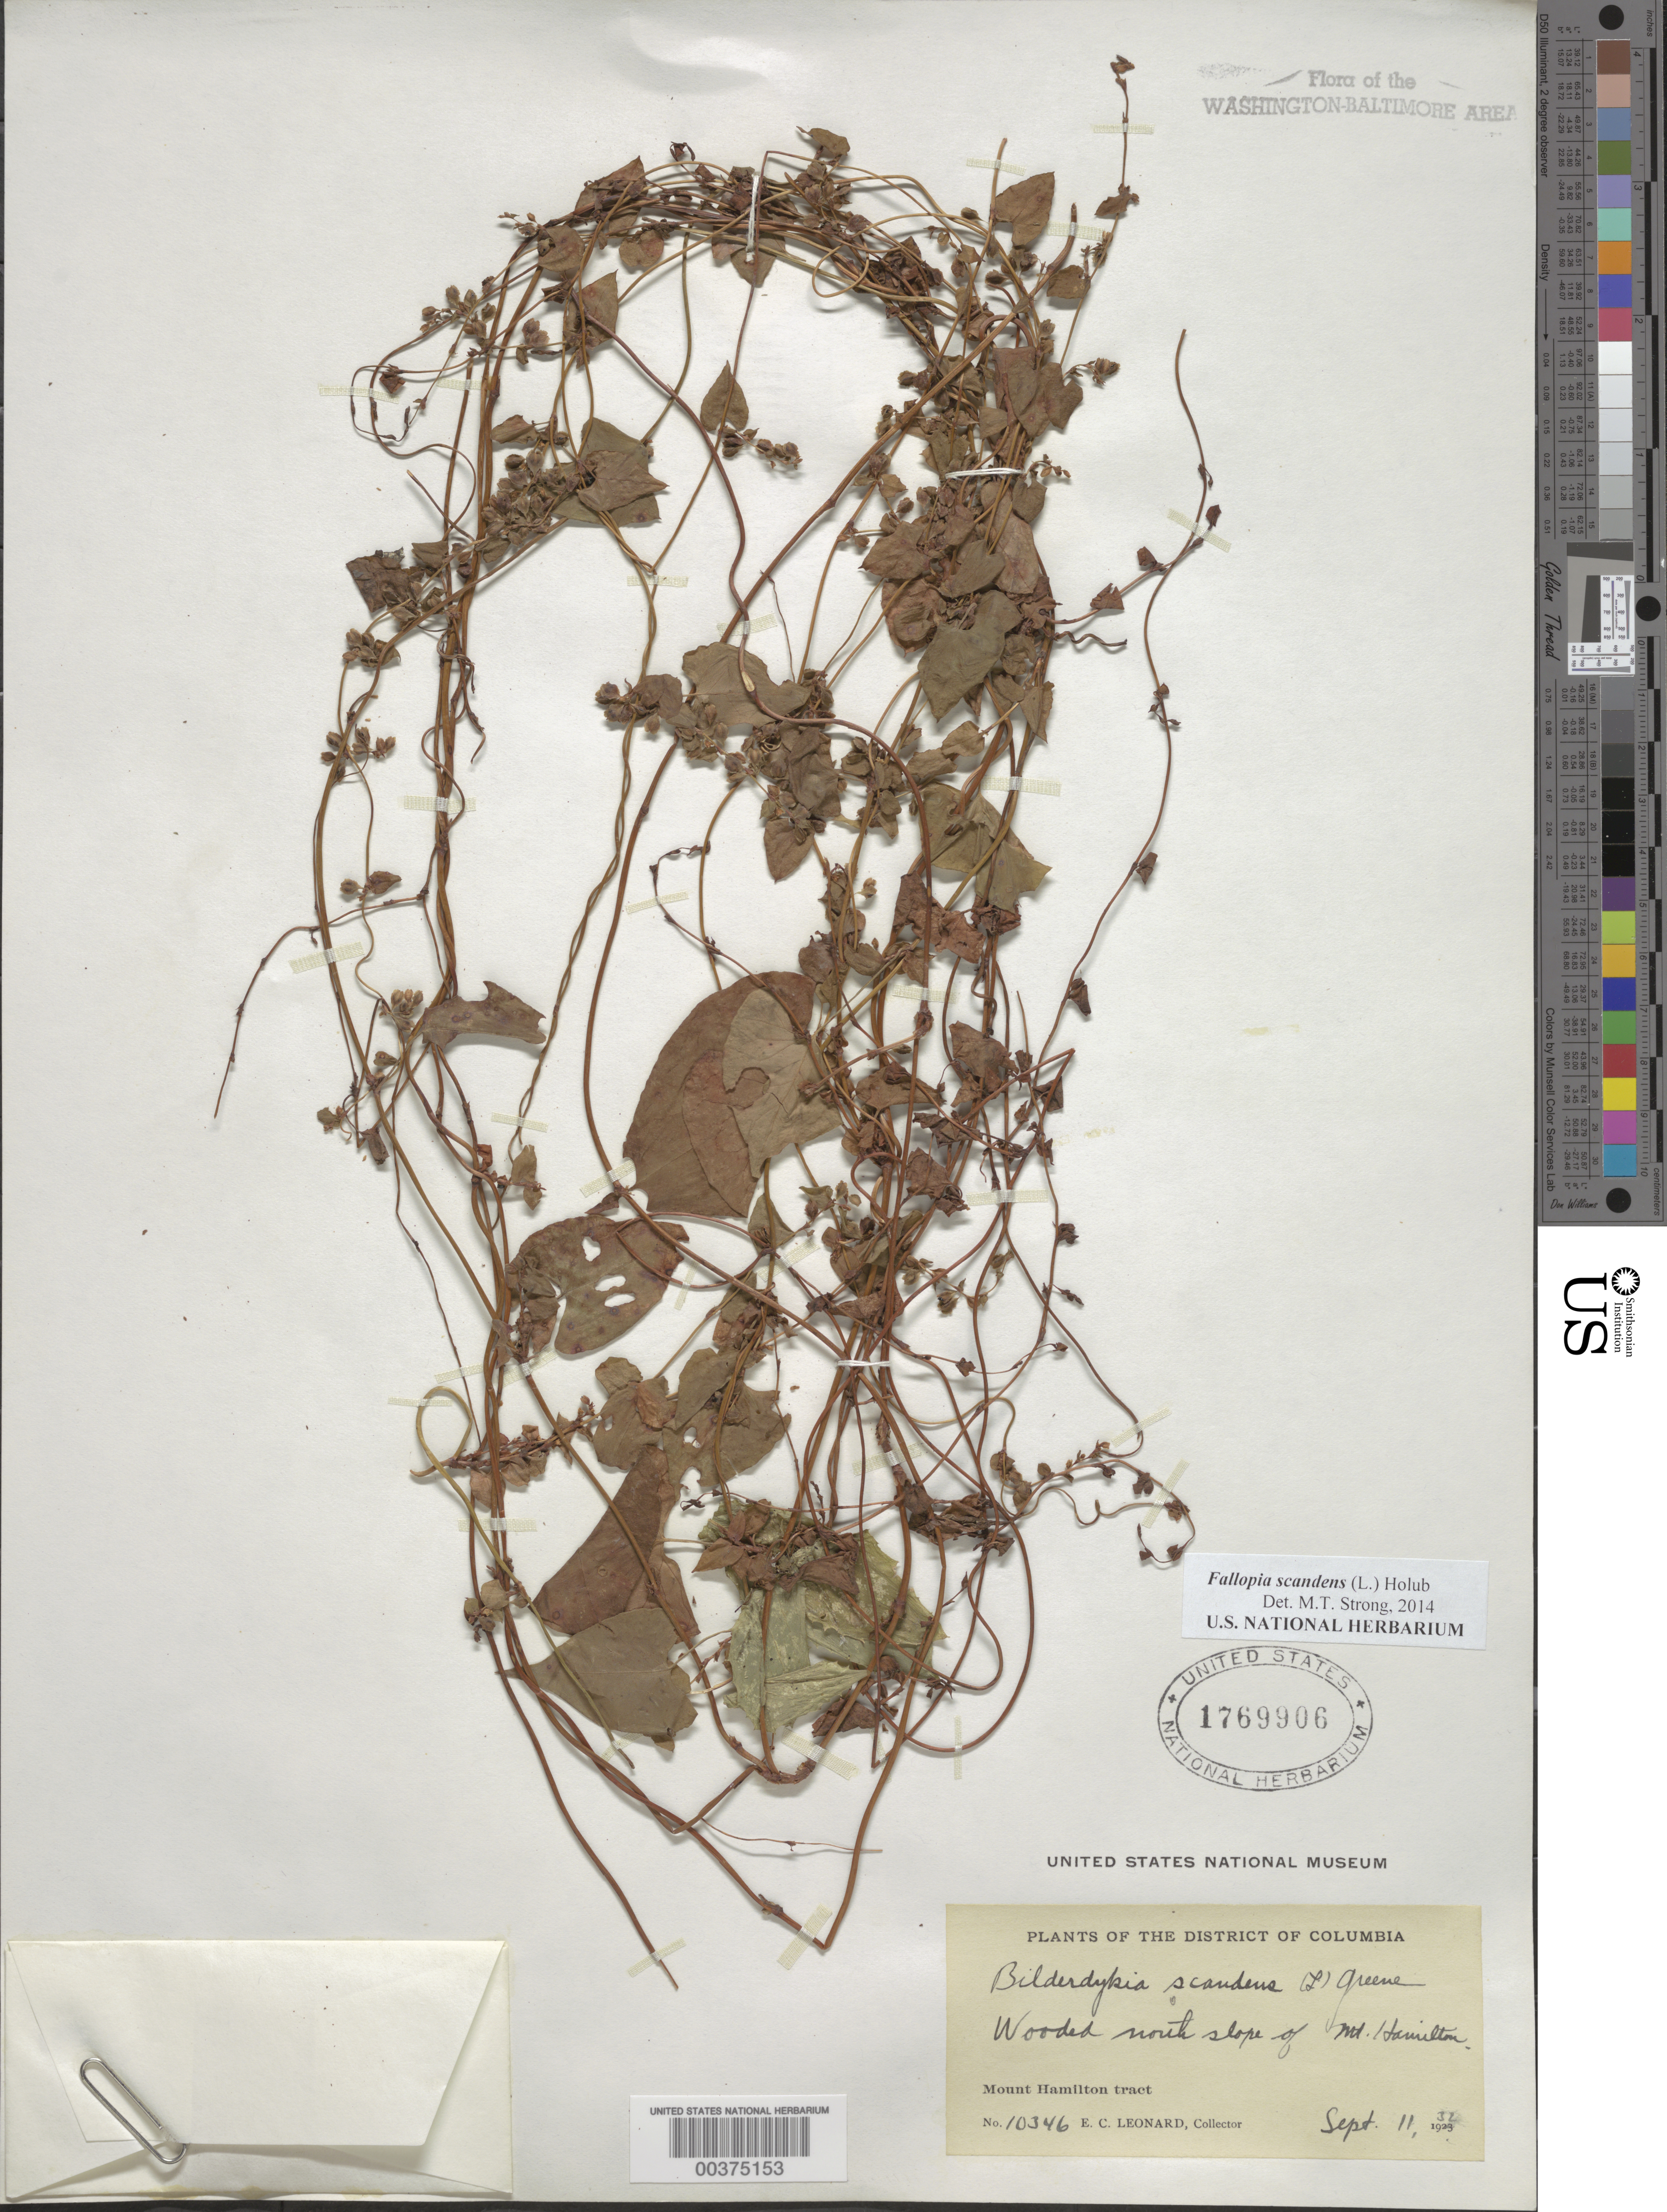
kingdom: Plantae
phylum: Tracheophyta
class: Magnoliopsida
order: Caryophyllales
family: Polygonaceae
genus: Fallopia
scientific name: Fallopia scandens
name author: (L.) Holub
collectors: E. C. Leonard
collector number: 10346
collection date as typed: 11 Sep 1932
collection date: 1932-09-11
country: United States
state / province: District of Columbia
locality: Mount Hamilton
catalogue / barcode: US 1769906